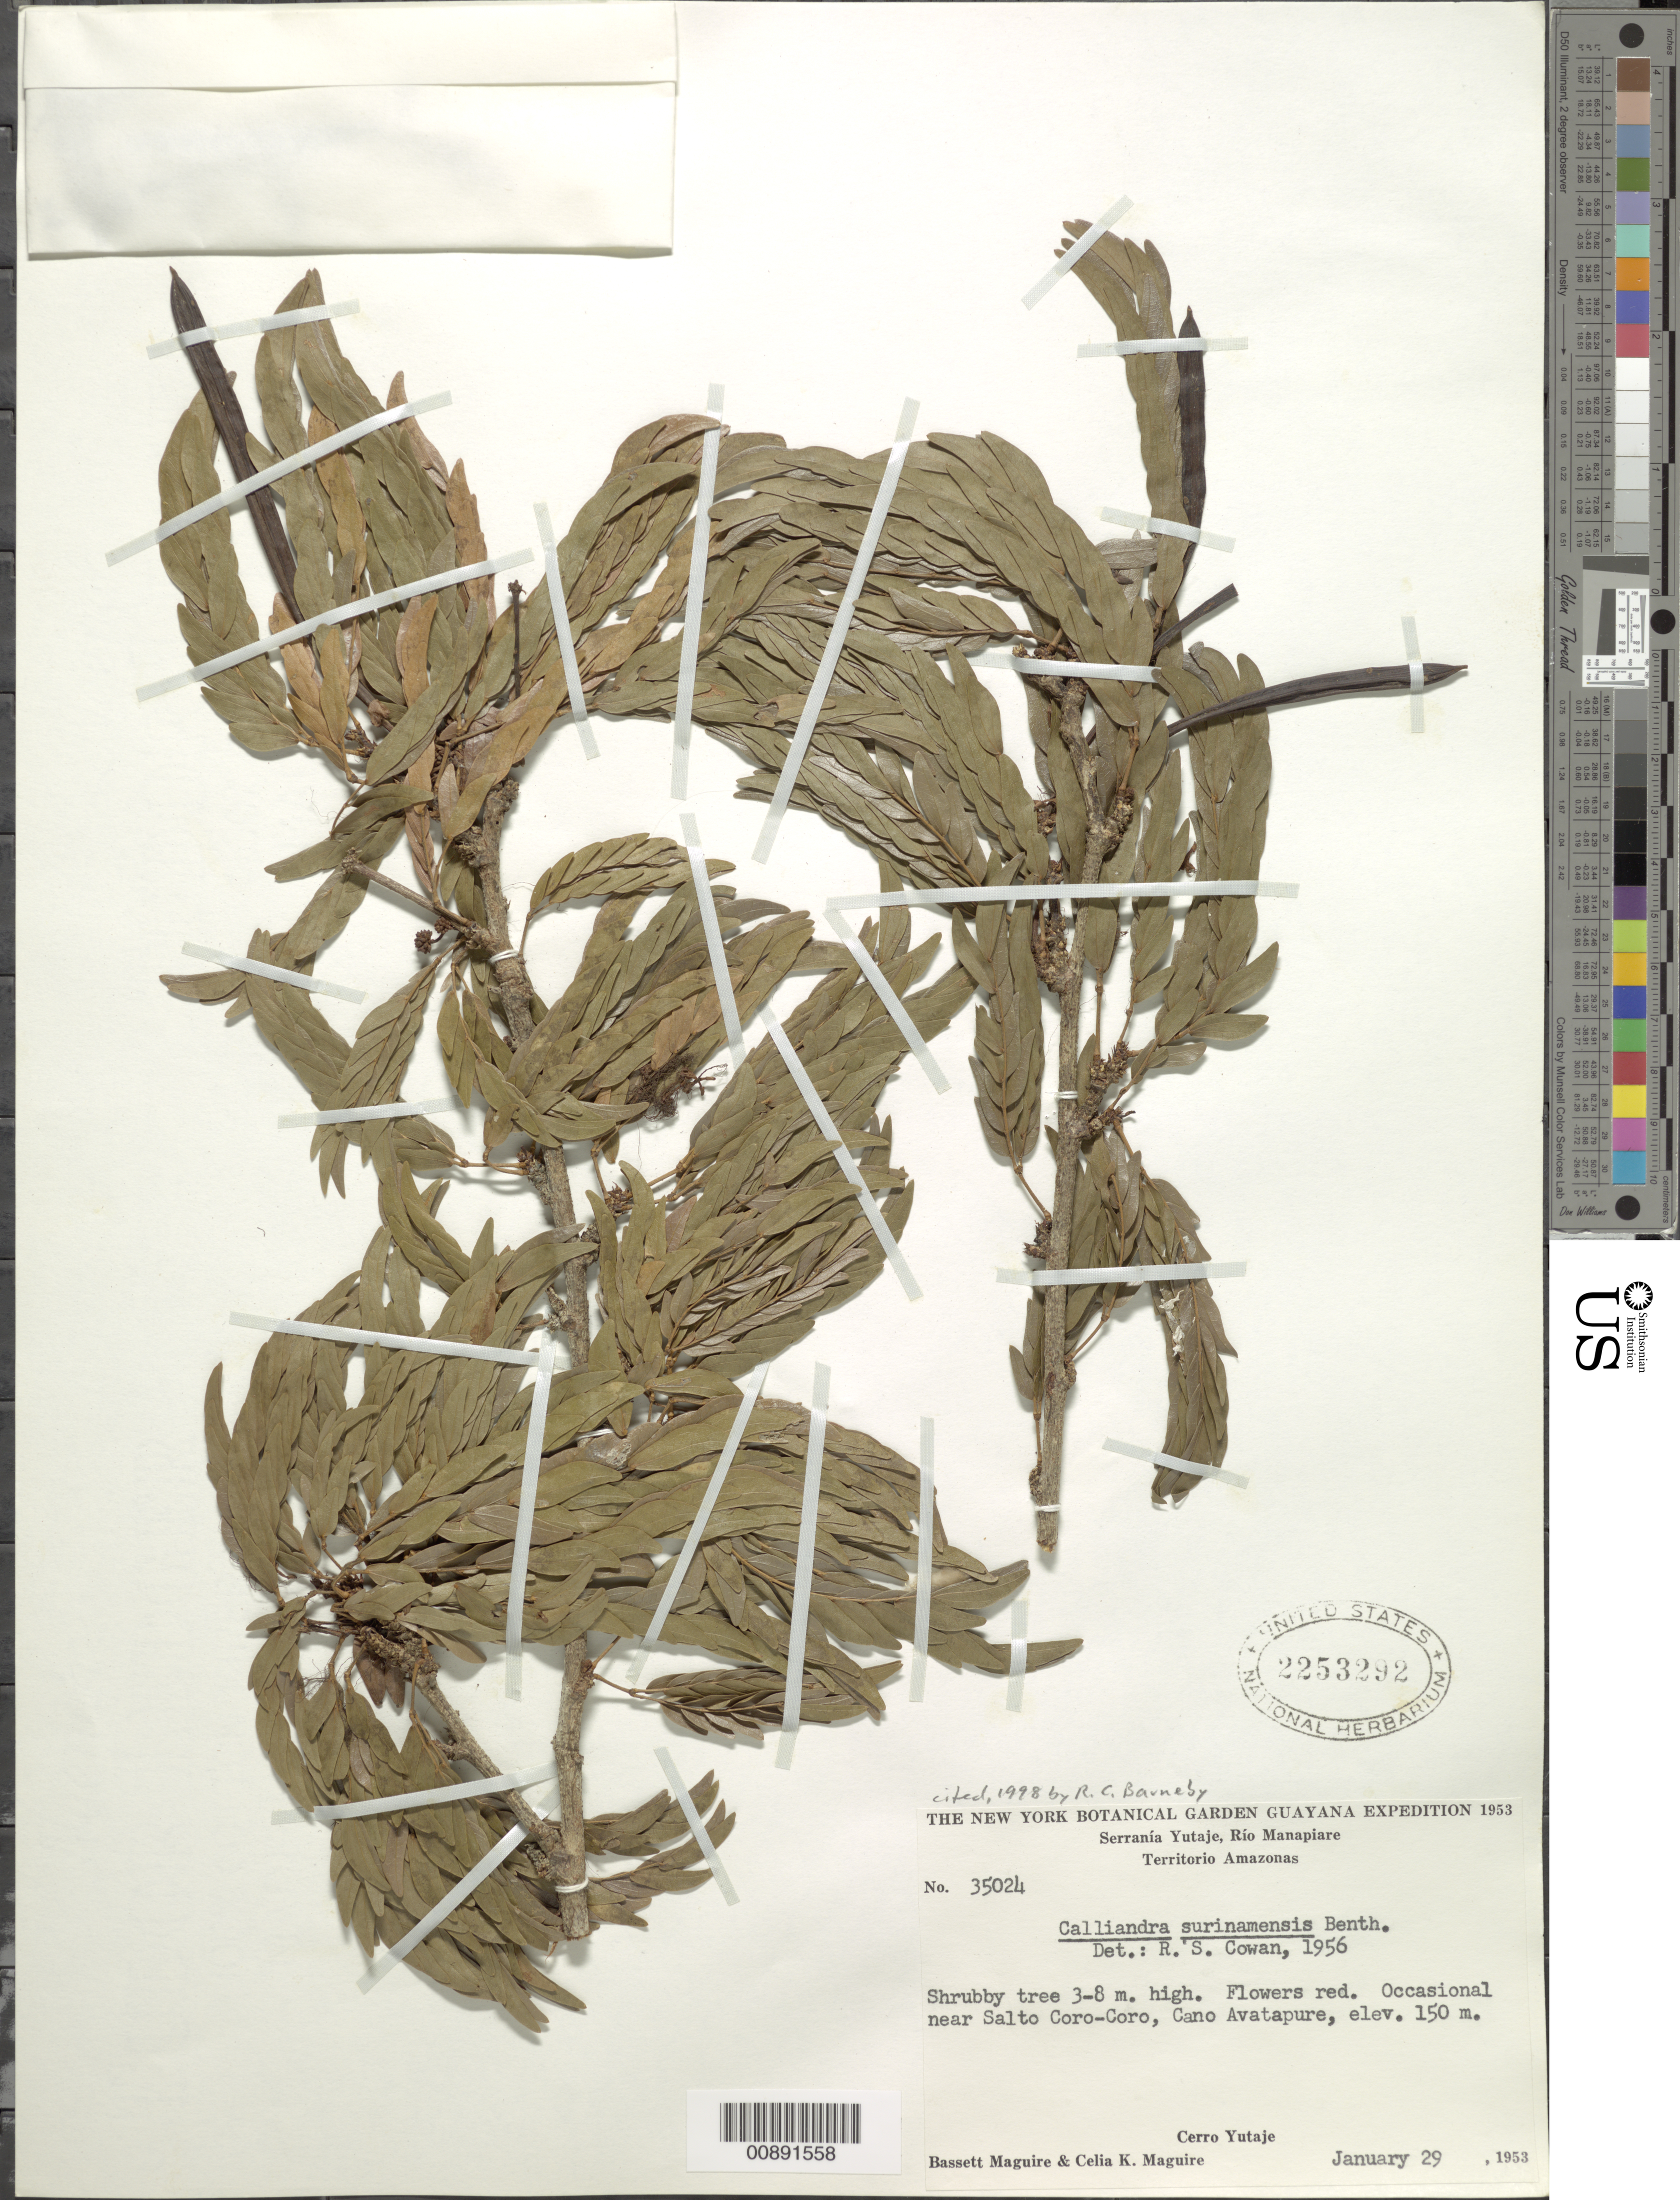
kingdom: Plantae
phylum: Tracheophyta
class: Magnoliopsida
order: Fabales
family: Fabaceae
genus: Calliandra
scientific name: Calliandra surinamensis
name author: Benth.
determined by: Cowan, R. S.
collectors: B. Maguire & C. K. Maguire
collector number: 55024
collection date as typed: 29-Jan-53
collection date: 1953-01-29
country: Venezuela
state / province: Amazonas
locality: Cano Avatapure, near Salto Coro-Coro; Cerro Yutaje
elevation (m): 150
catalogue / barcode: US 2253292